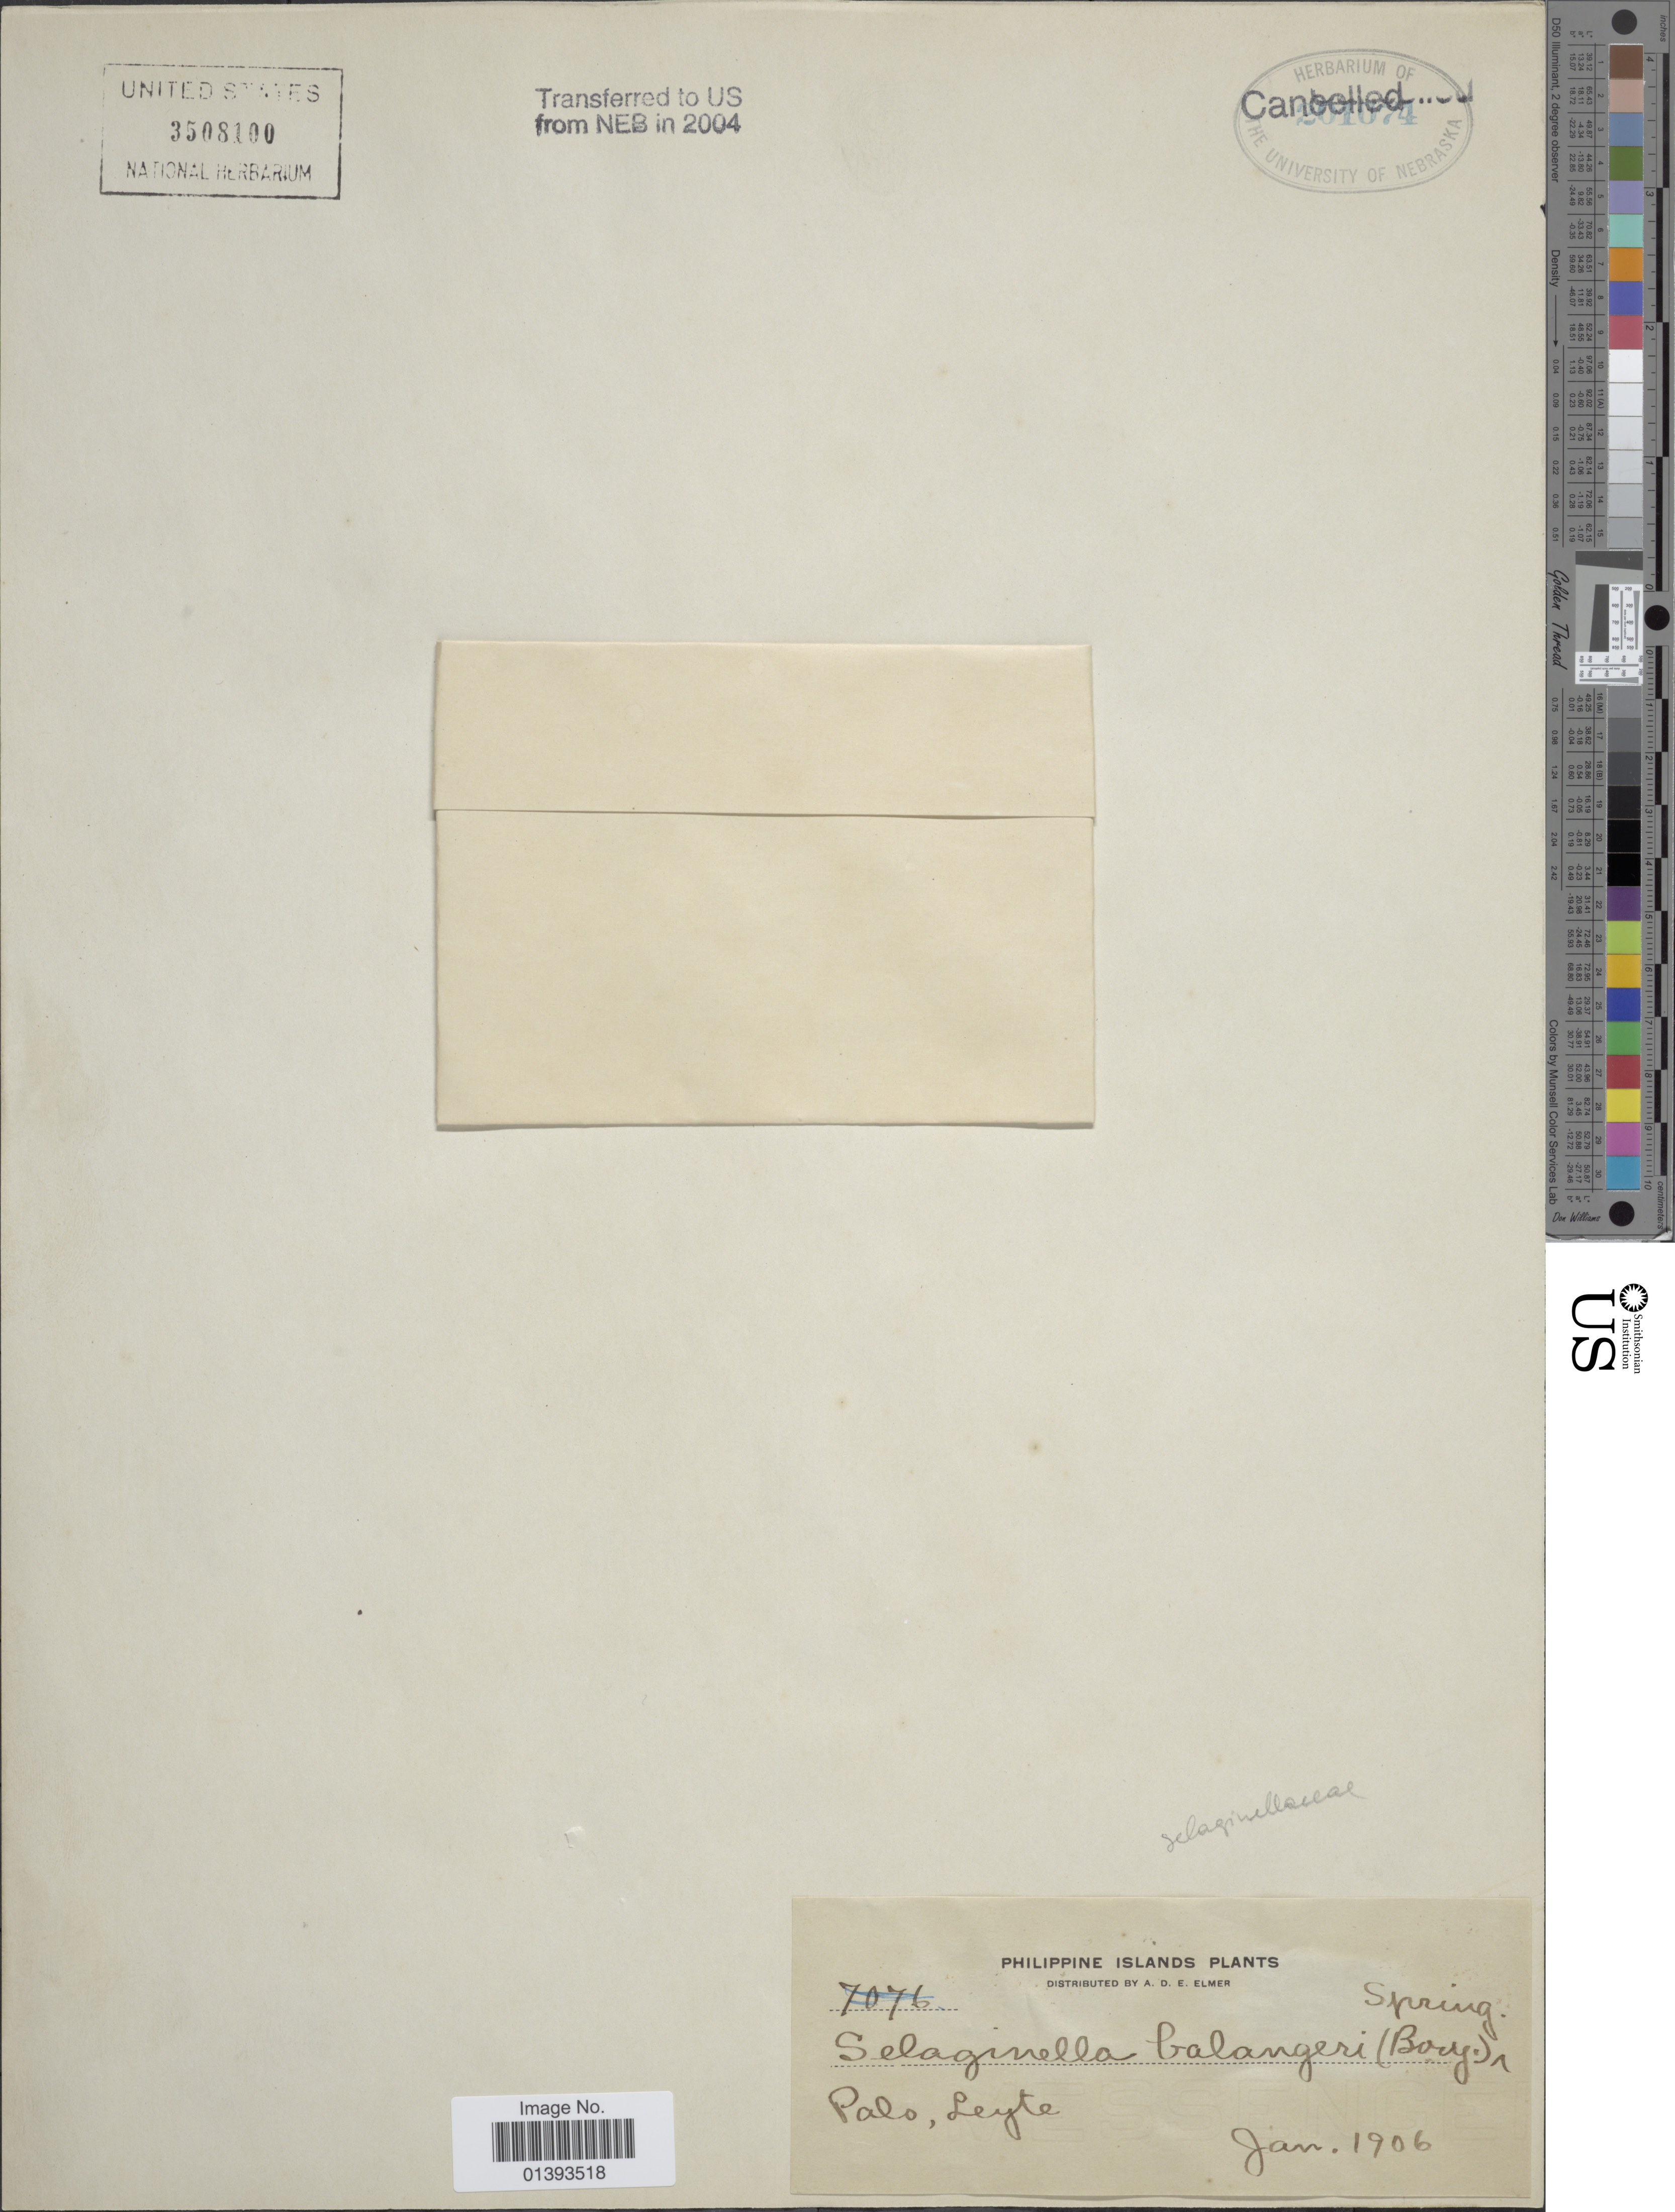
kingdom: Plantae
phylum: Tracheophyta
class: Lycopodiopsida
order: Selaginellales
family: Selaginellaceae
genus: Selaginella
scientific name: Selaginella belangeri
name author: (Bory) Spring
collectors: A. D. E. Elmer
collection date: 1906-01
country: Philippines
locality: Palo, Leyte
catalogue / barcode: US 3508100